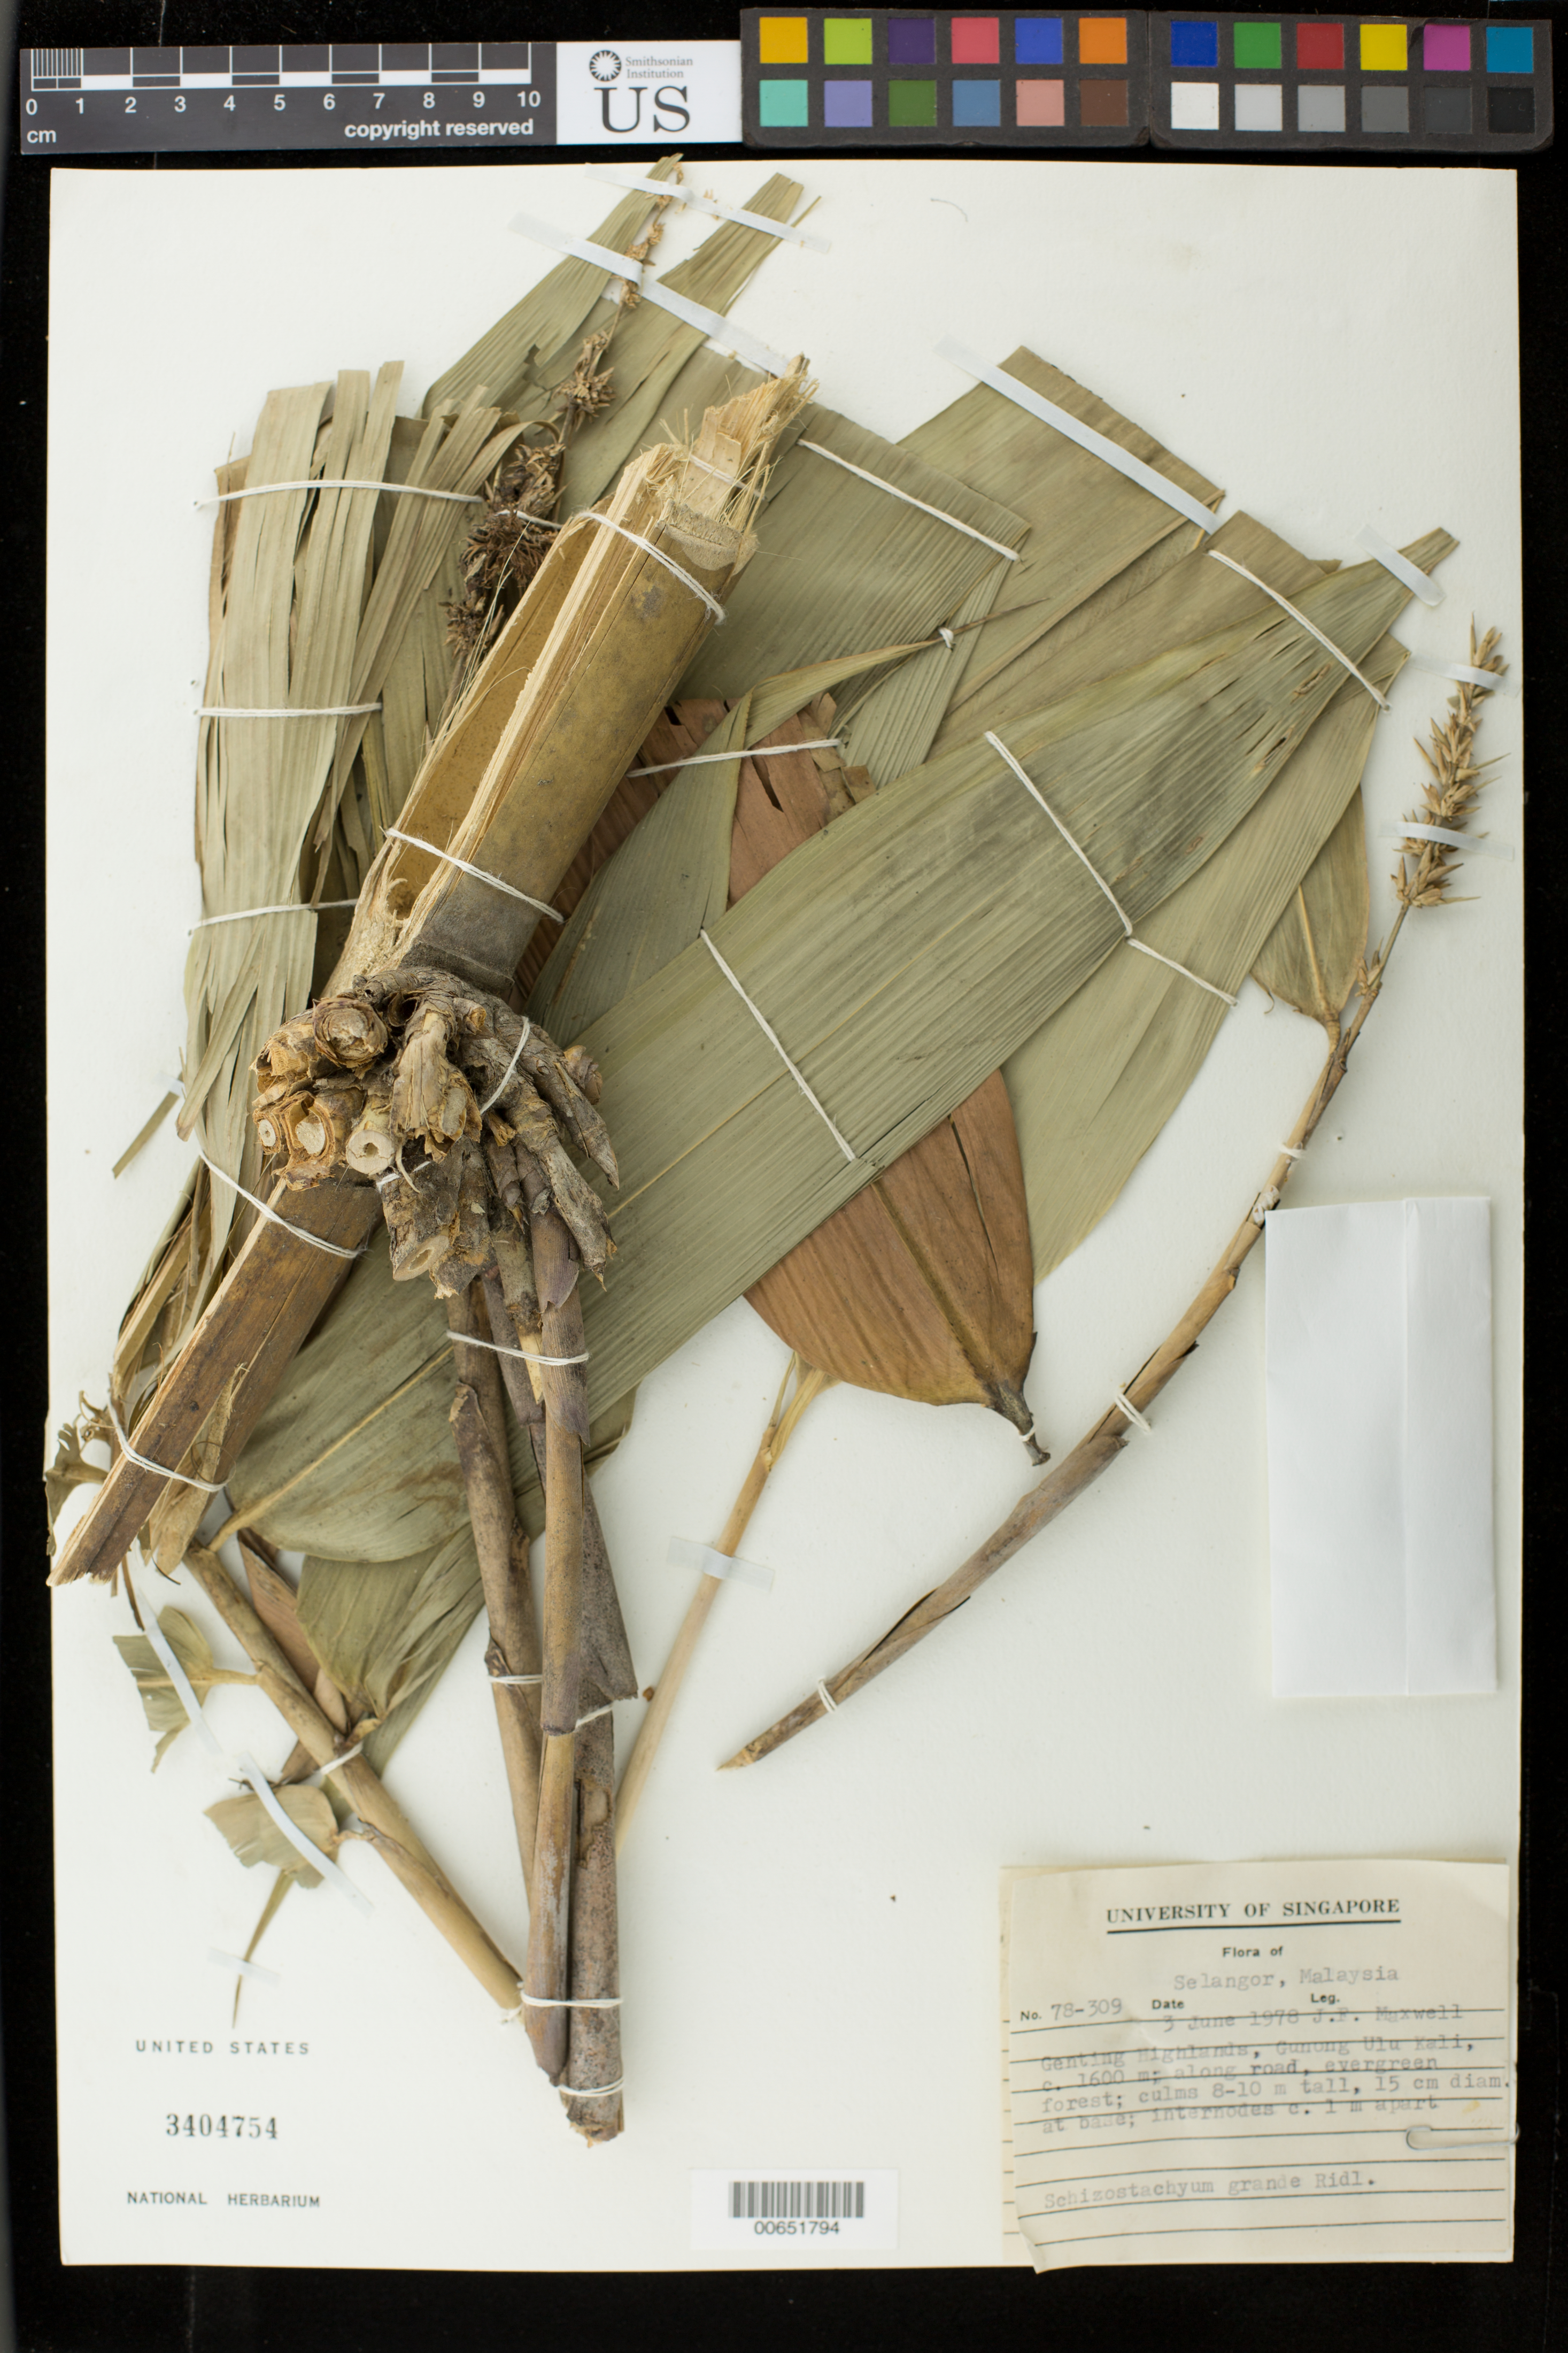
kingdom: Plantae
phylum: Tracheophyta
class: Liliopsida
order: Poales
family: Poaceae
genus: Schizostachyum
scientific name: Schizostachyum grande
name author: Ridl.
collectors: J. Maxwell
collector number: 78-309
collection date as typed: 03 Jun 1978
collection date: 1978-06-03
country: Malaysia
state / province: Selangor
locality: Genting highlands, gunong ulukali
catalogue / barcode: US 3404754